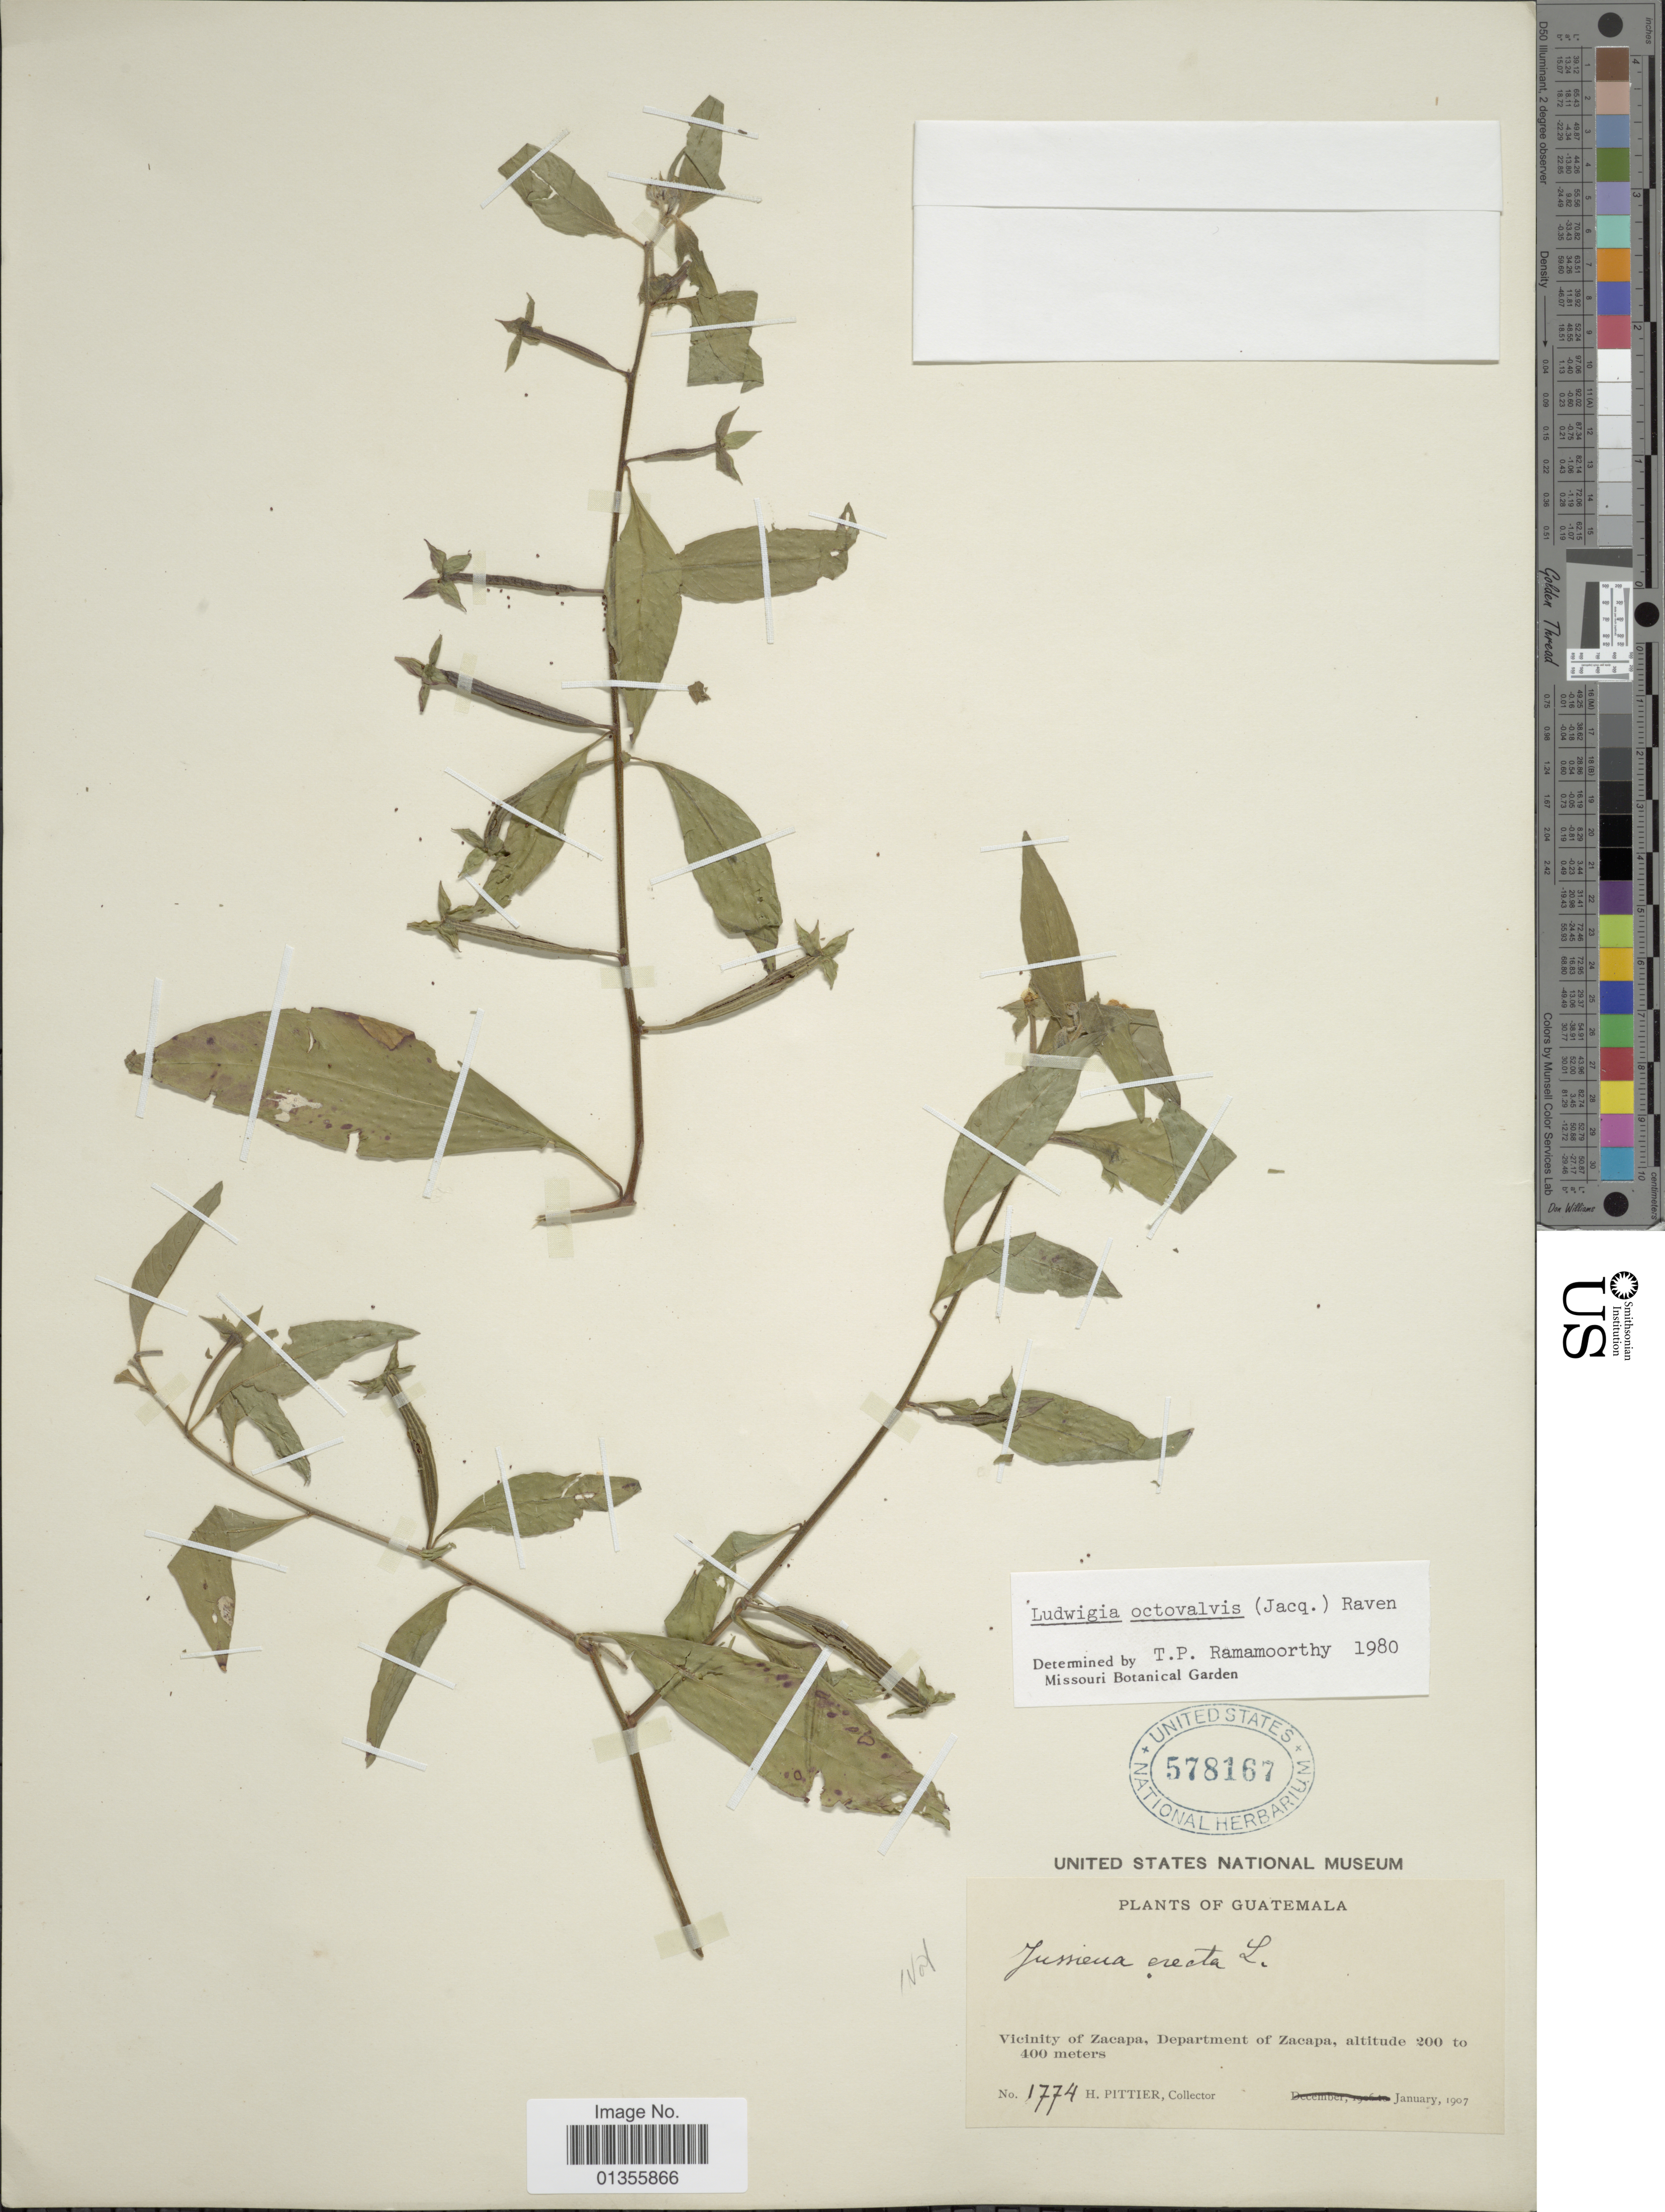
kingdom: Plantae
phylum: Tracheophyta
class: Magnoliopsida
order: Myrtales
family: Onagraceae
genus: Ludwigia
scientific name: Ludwigia octovalvis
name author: (Jacq.) P.H. Raven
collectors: H. F. Pittier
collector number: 1774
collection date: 1907-01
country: Guatemala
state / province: Zacapa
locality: Vicinity of Zacapa, Department of Zacapa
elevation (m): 200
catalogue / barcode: US 578167